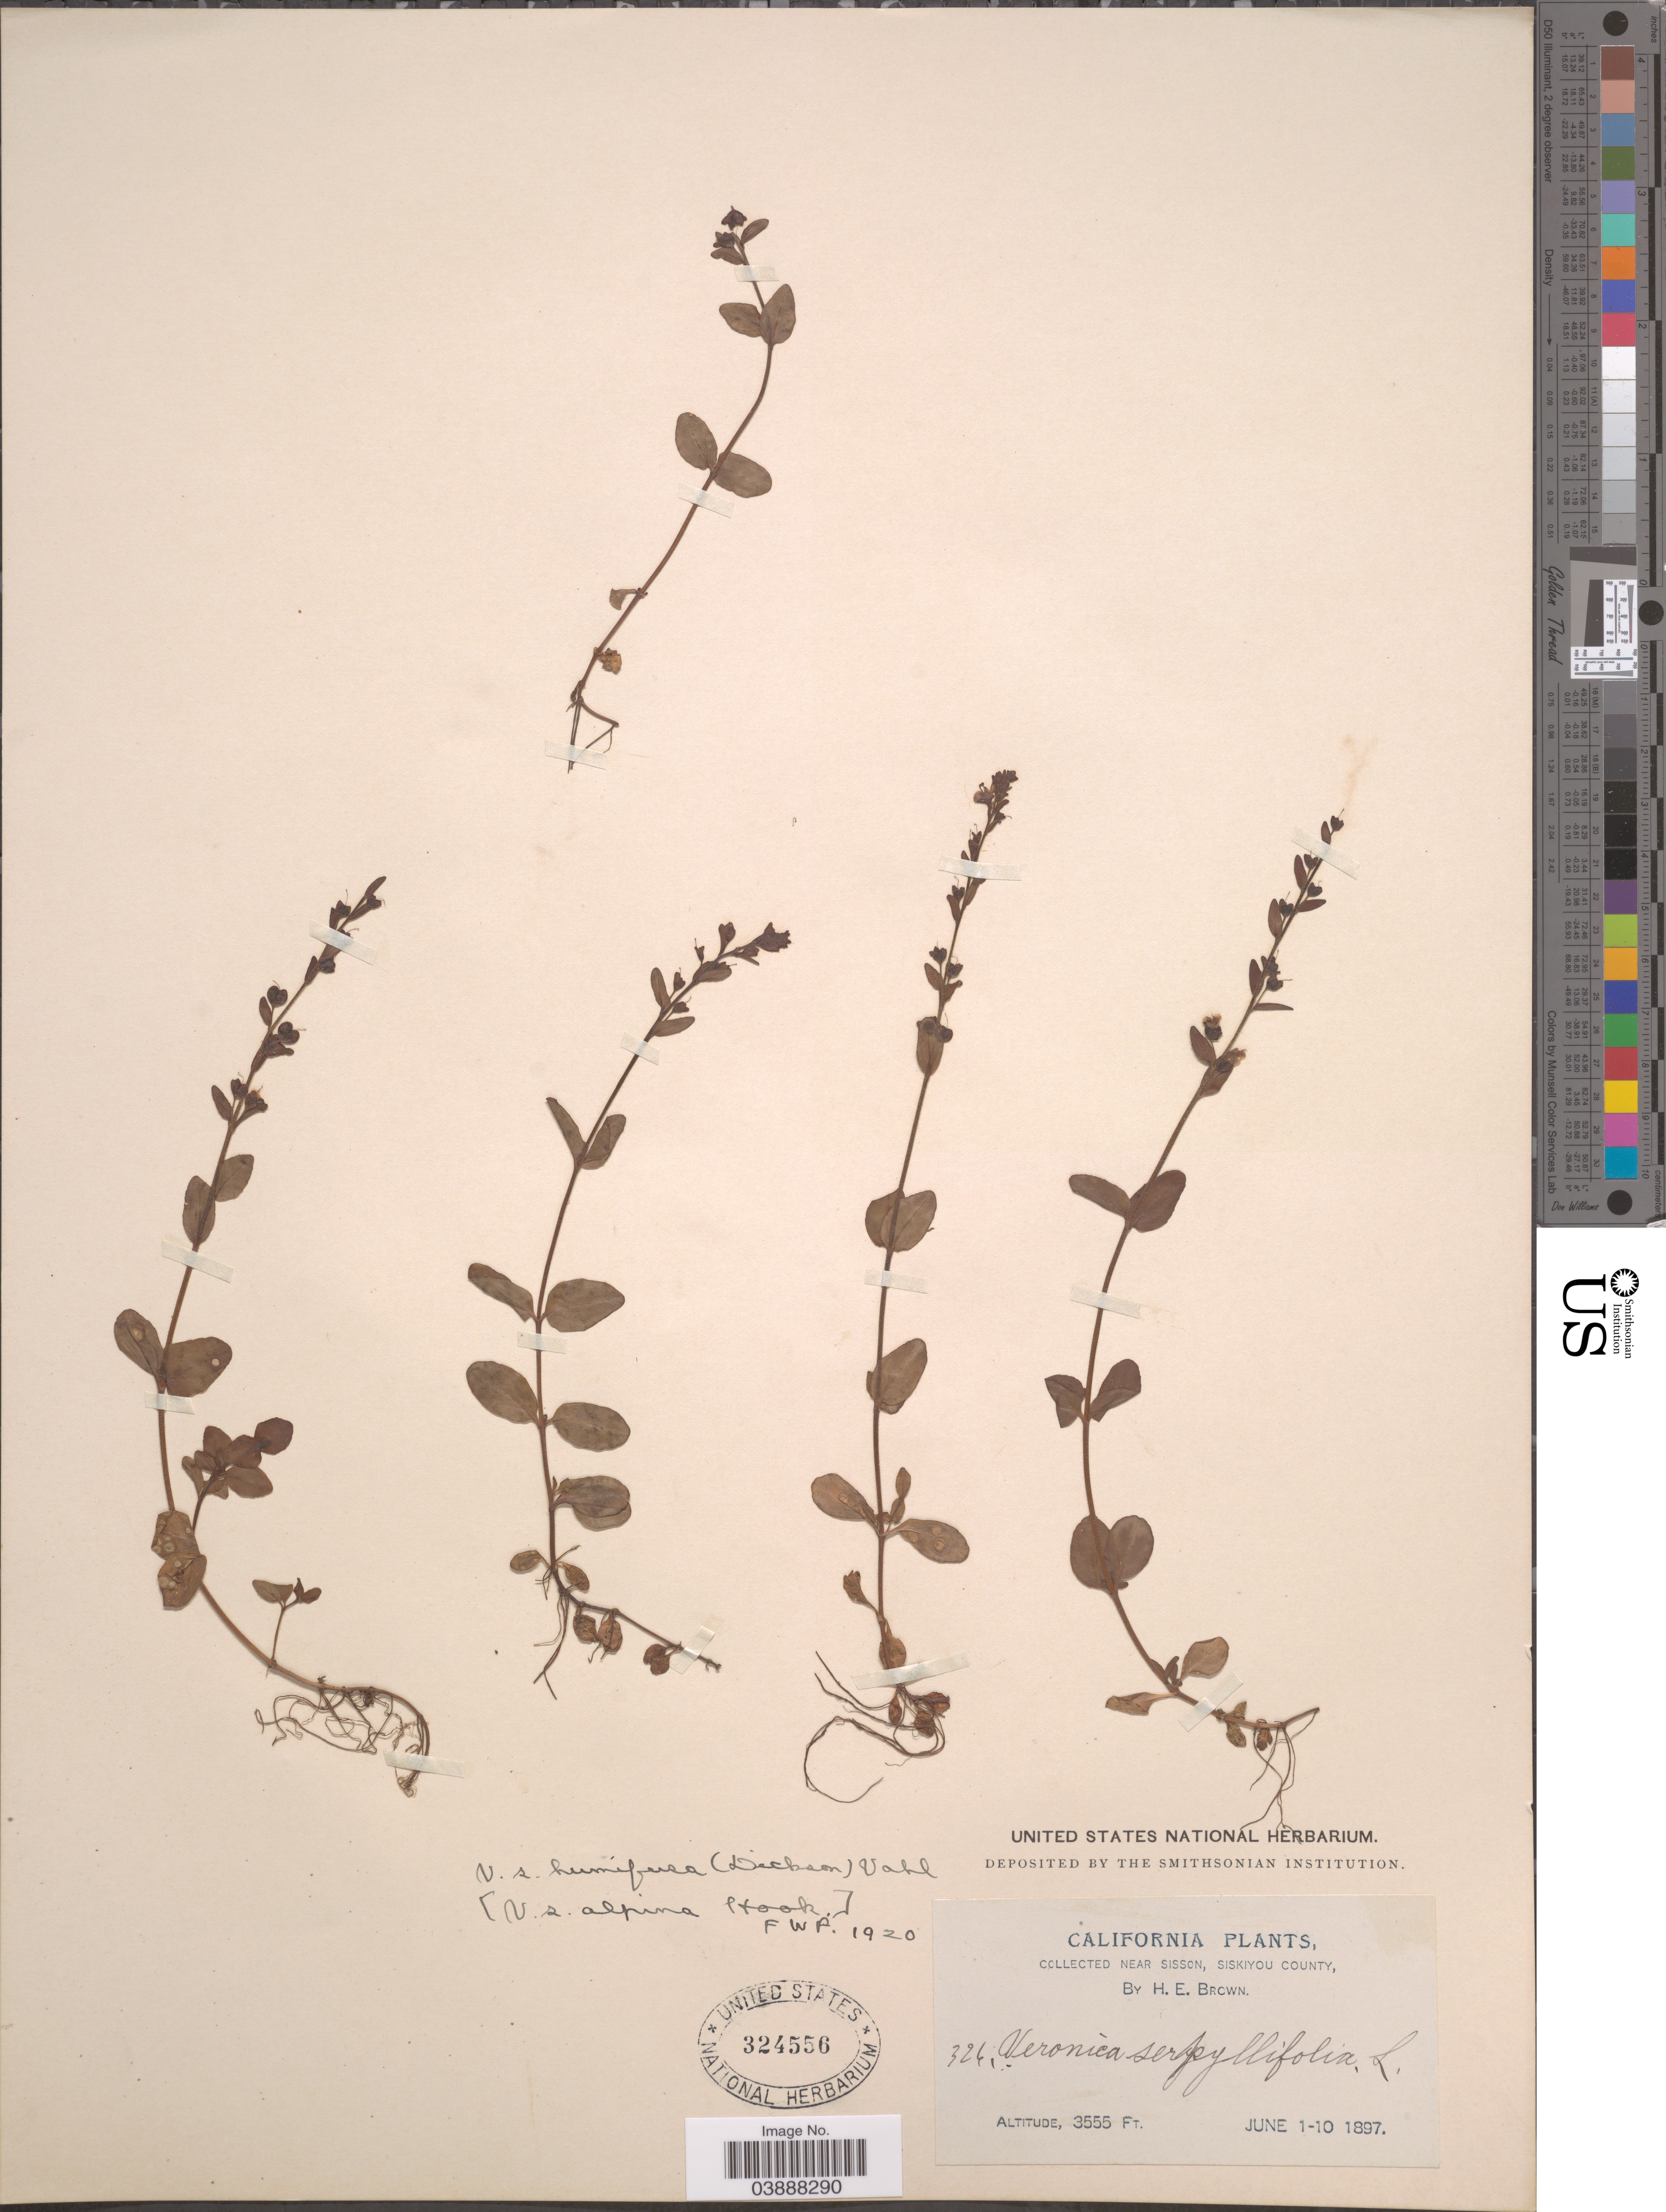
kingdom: Plantae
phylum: Tracheophyta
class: Magnoliopsida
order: Lamiales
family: Plantaginaceae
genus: Veronica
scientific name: Veronica serpyllifolia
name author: L.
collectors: H. E. Brown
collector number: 326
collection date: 1897-06-01/1897-06-10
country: United States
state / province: California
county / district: Siskiyou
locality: Near Sisson, Siskiyou County.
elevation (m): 1084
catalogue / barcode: US 324556